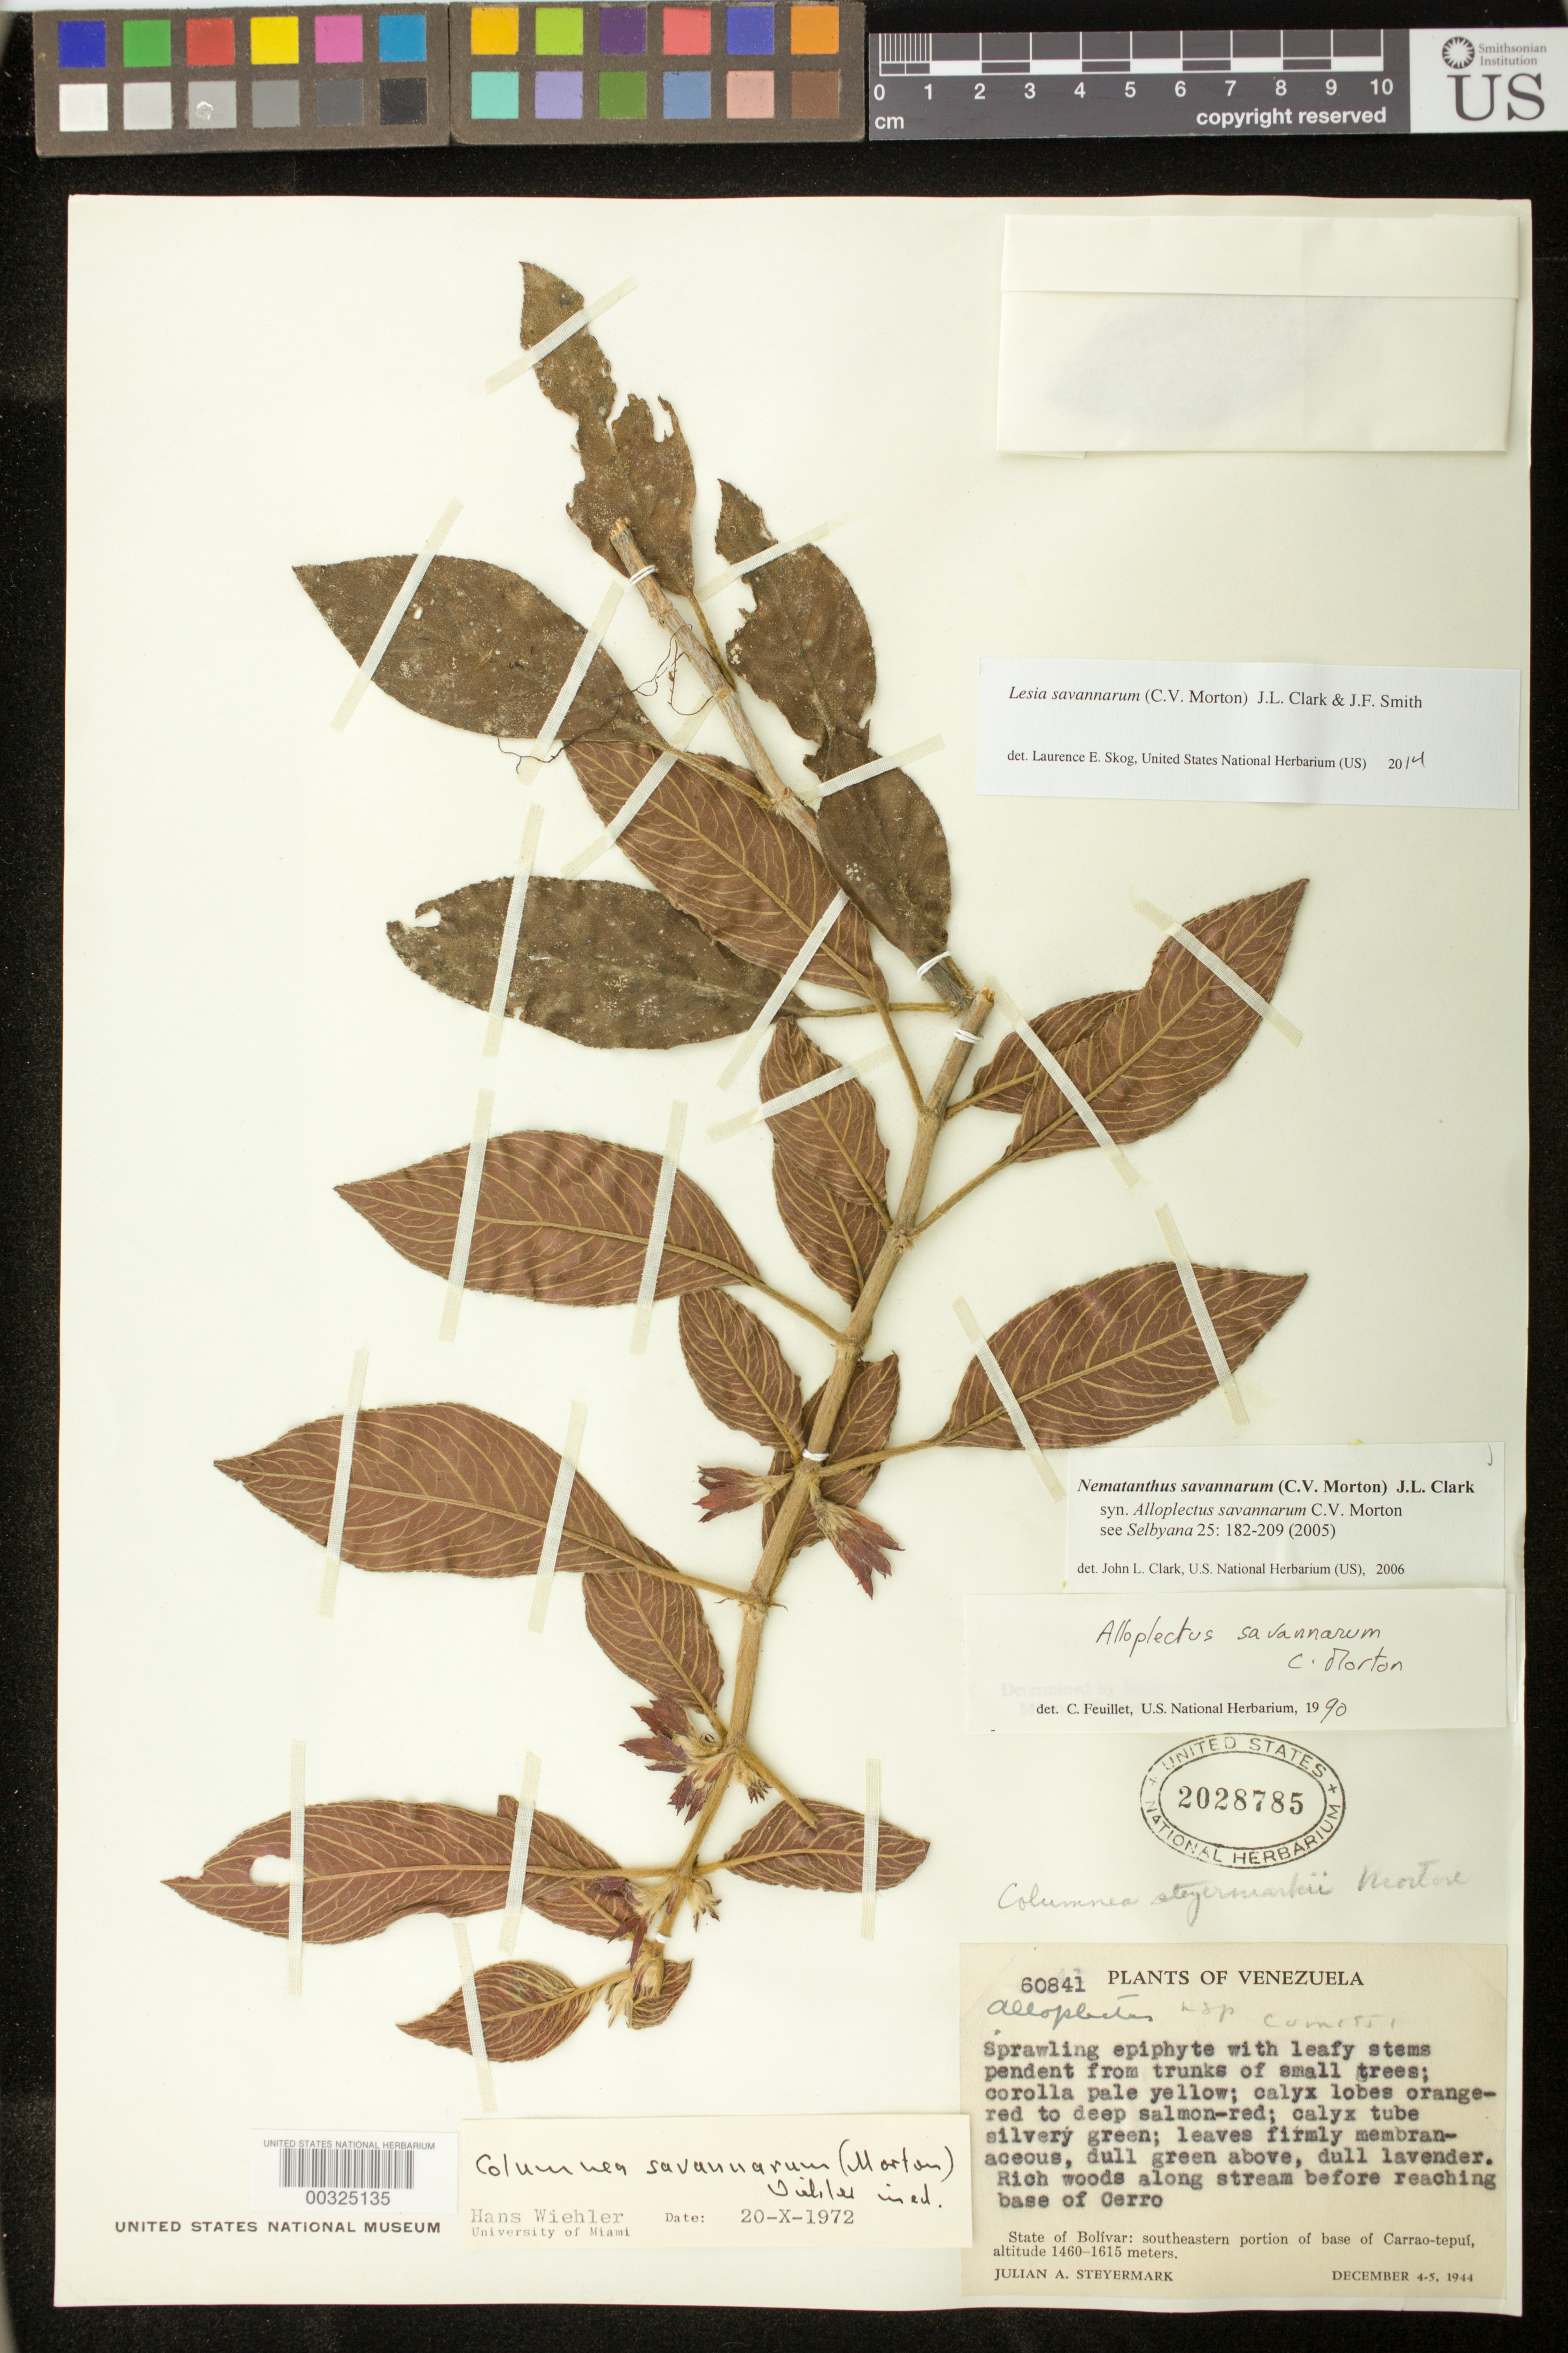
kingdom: Plantae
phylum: Tracheophyta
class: Magnoliopsida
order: Lamiales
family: Gesneriaceae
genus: Lesia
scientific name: Lesia savannarum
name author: (C.V. Morton) J.L. Clark & J.F. Sm.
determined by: Skog, Laurence E.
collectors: J. Steyermark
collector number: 60841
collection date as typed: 4-5 Dec 1944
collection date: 1944-12-04/1944-12-05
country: Venezuela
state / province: Bolívar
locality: Southeastern portion of base of Carrao-tepui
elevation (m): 1460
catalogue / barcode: US 2028785